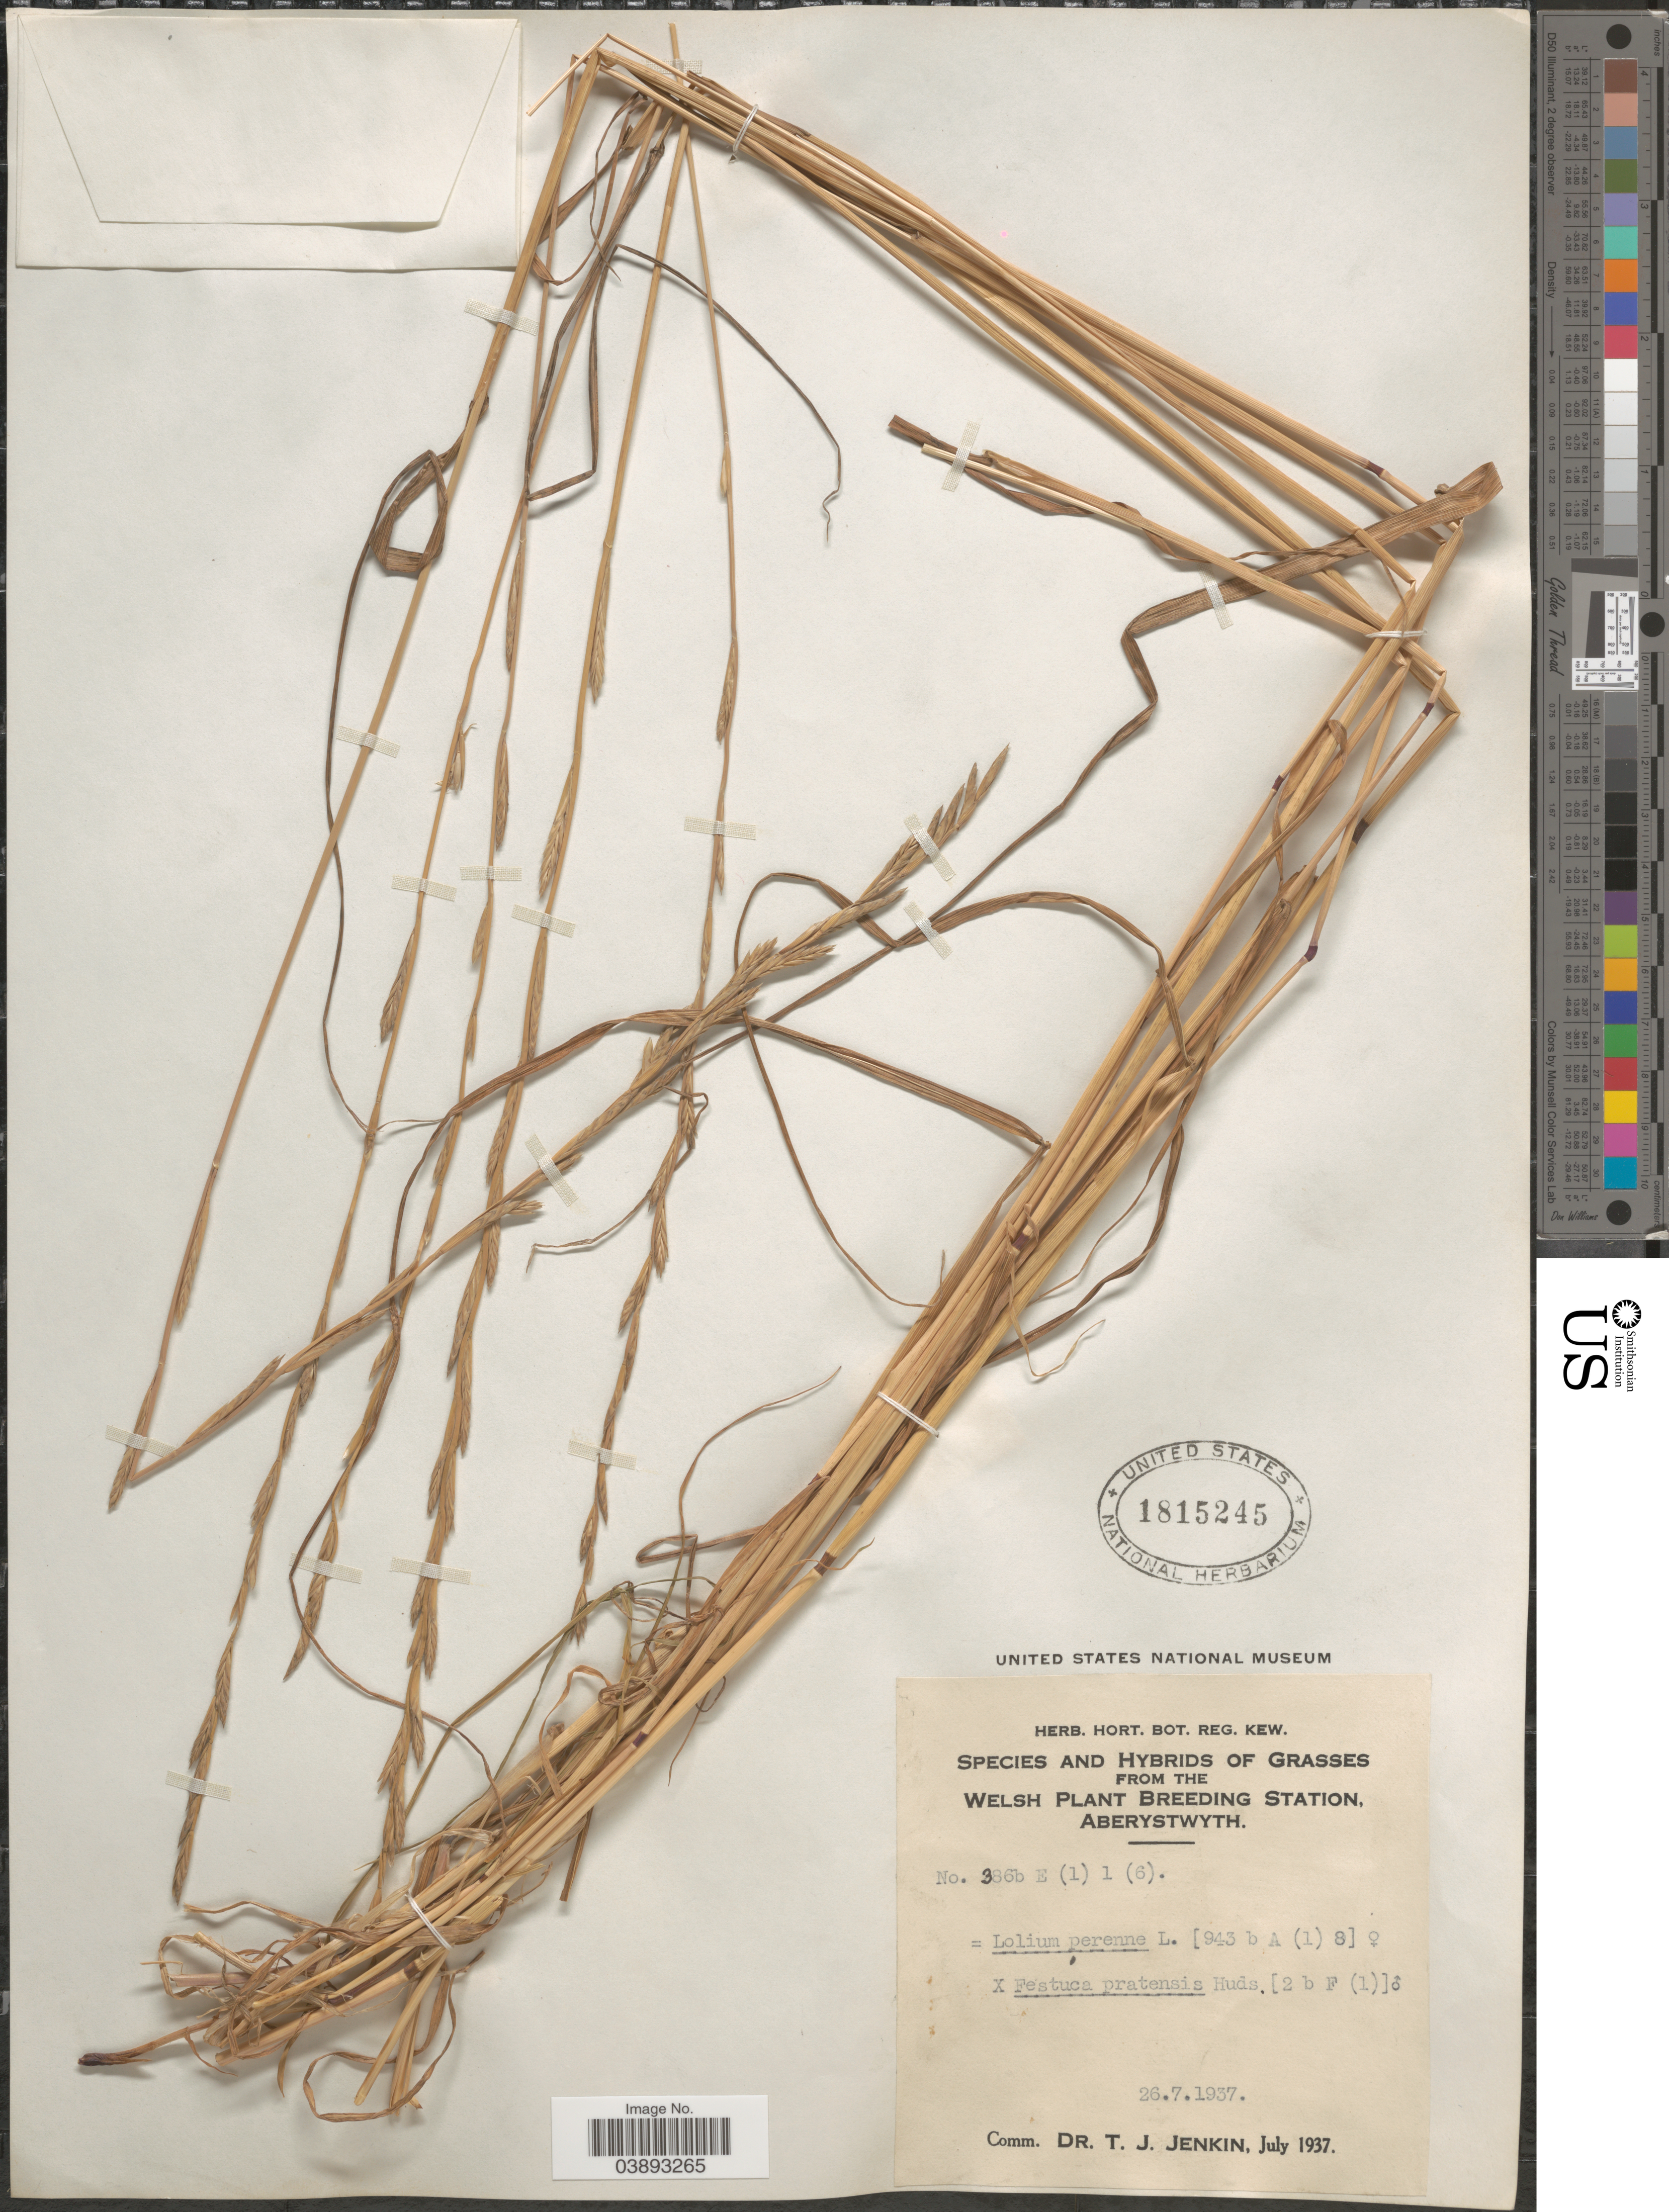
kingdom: Plantae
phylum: Tracheophyta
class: Liliopsida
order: Poales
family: Poaceae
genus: Lolium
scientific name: Lolium perenne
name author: L.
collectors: Ex herb. Hort. Bot. Reg. Kew.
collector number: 386b E (1) 1 (6)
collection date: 1937-07-26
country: United Kingdom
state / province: Wales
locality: Welsh Plant Breeding Station, Aberystwyth.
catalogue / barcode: US 1815245